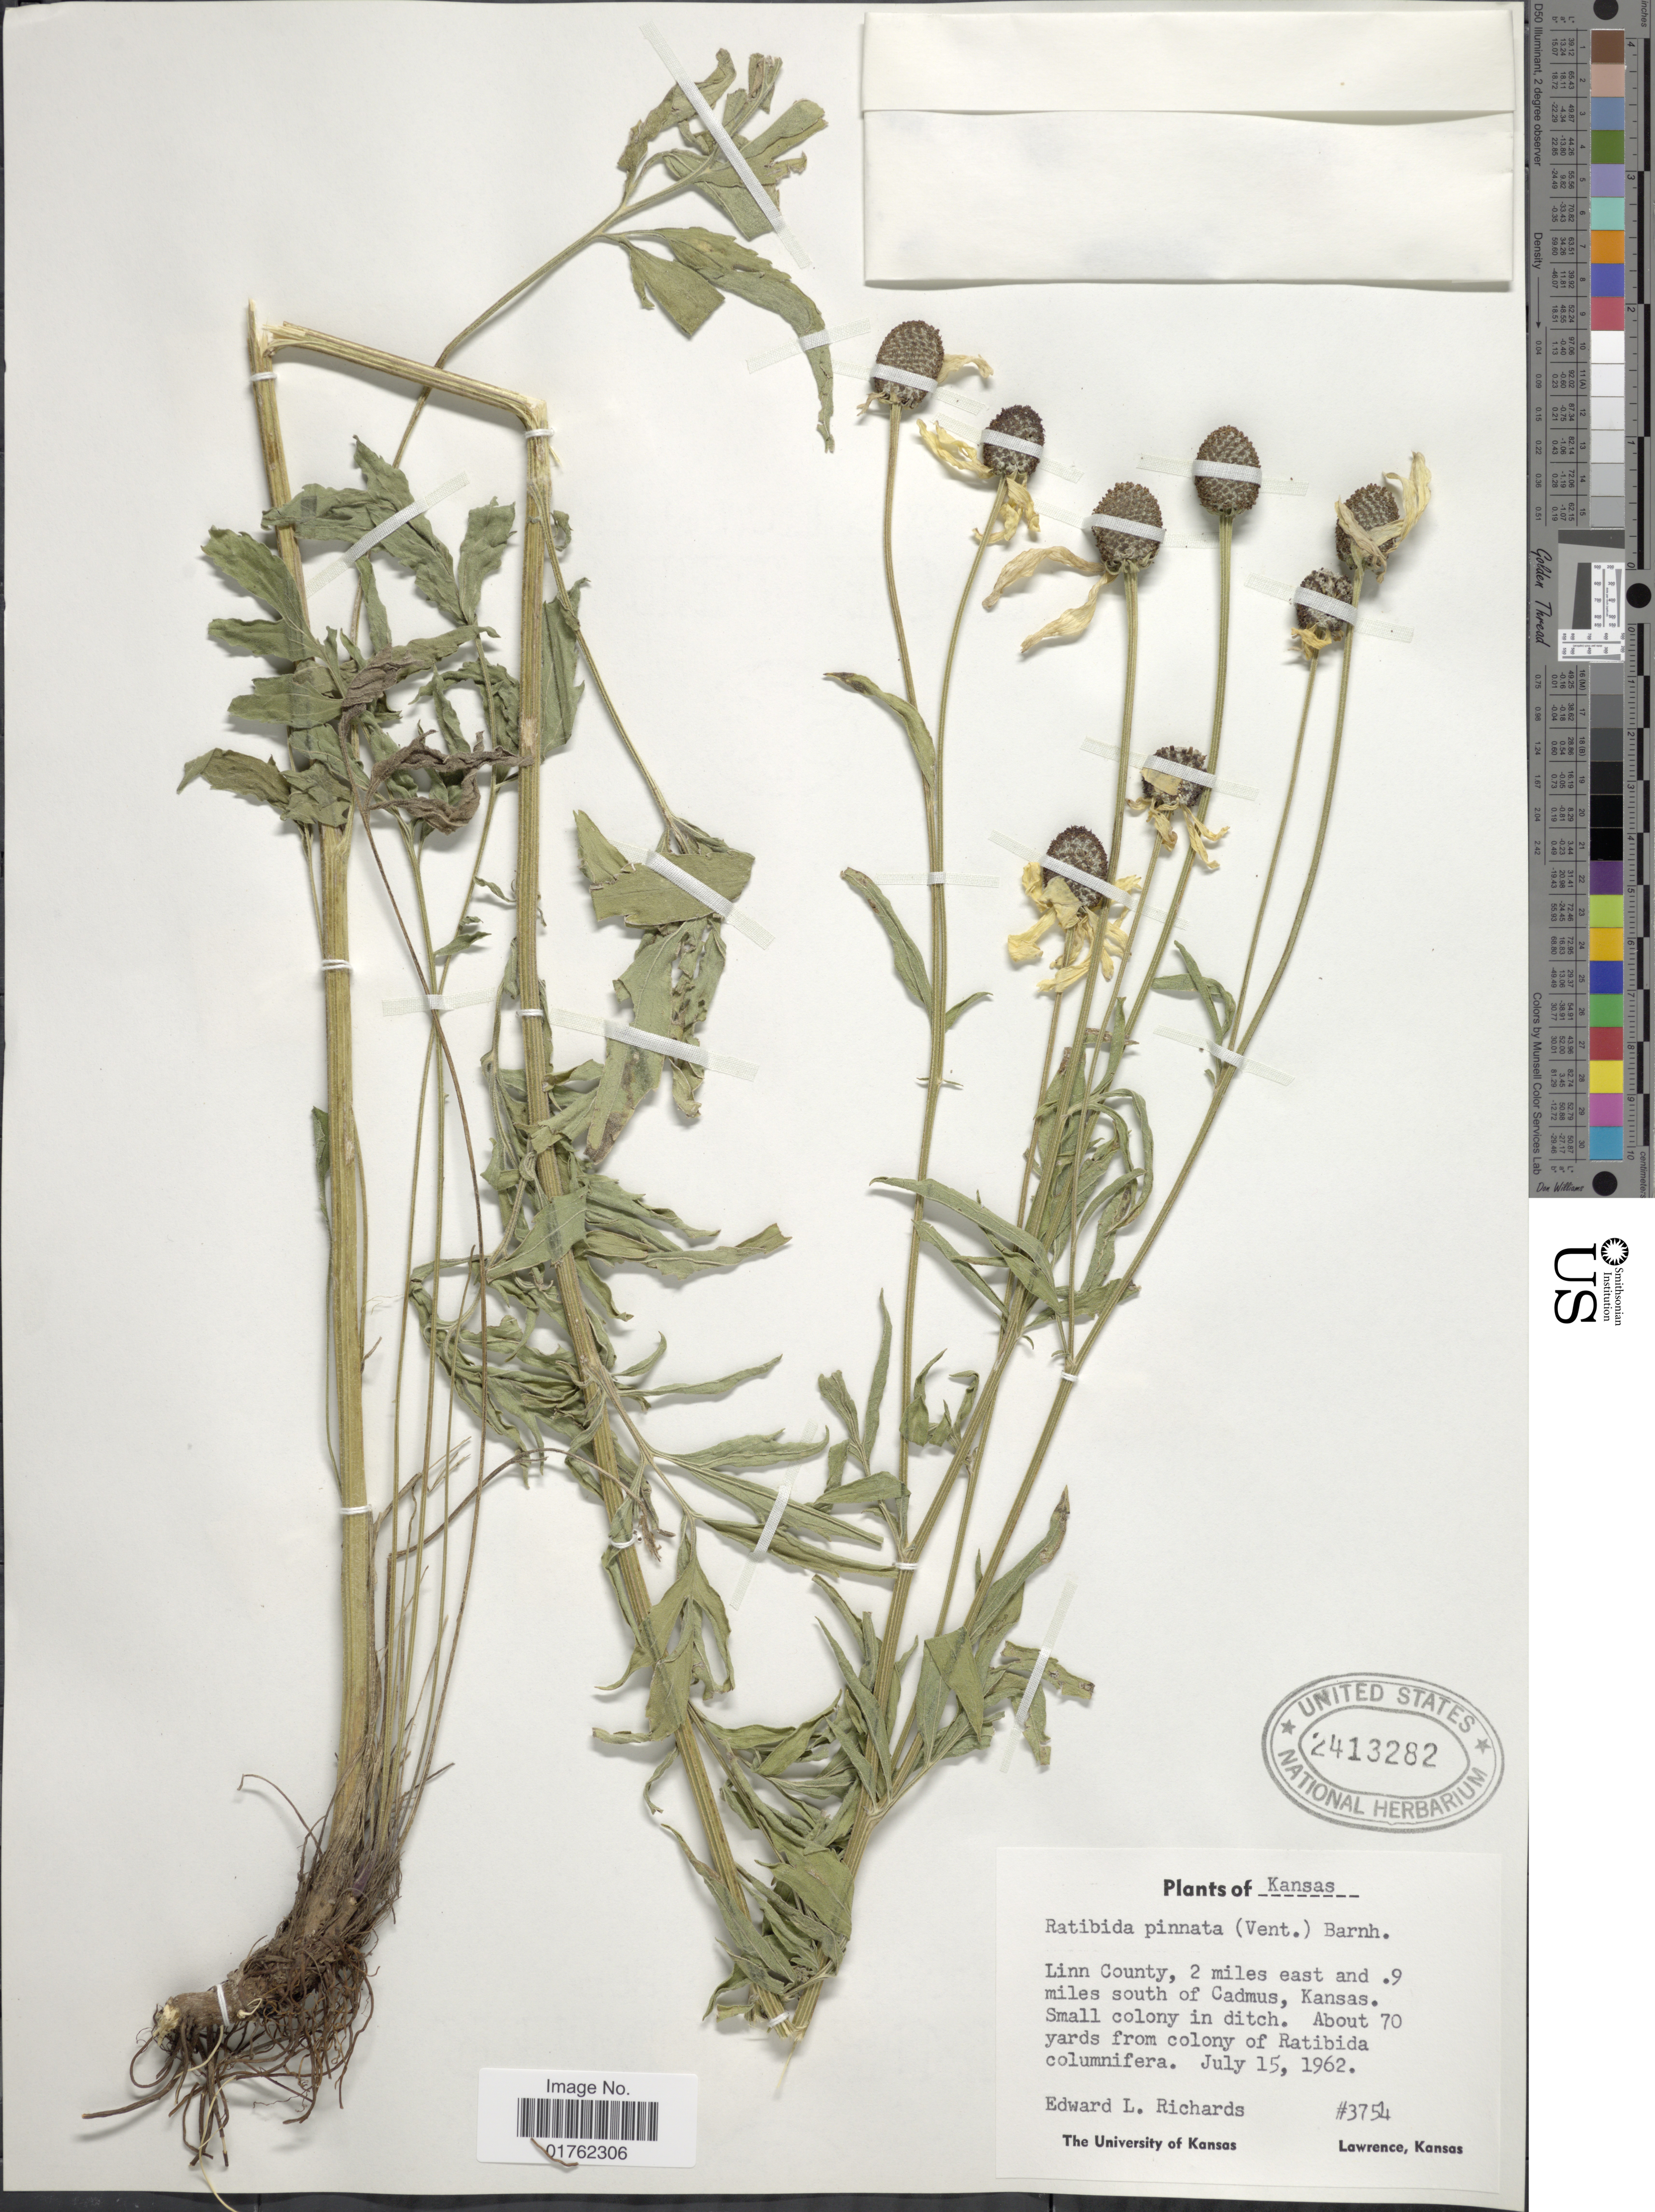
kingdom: Plantae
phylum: Tracheophyta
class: Magnoliopsida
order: Asterales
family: Asteraceae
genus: Ratibida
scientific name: Ratibida pinnata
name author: (Vent.) Barnhart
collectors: E. Richards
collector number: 3754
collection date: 1962-07-15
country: United States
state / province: Kansas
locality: Linn County, 2 miles east and .9 miles south of Cadmus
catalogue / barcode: US 2413282